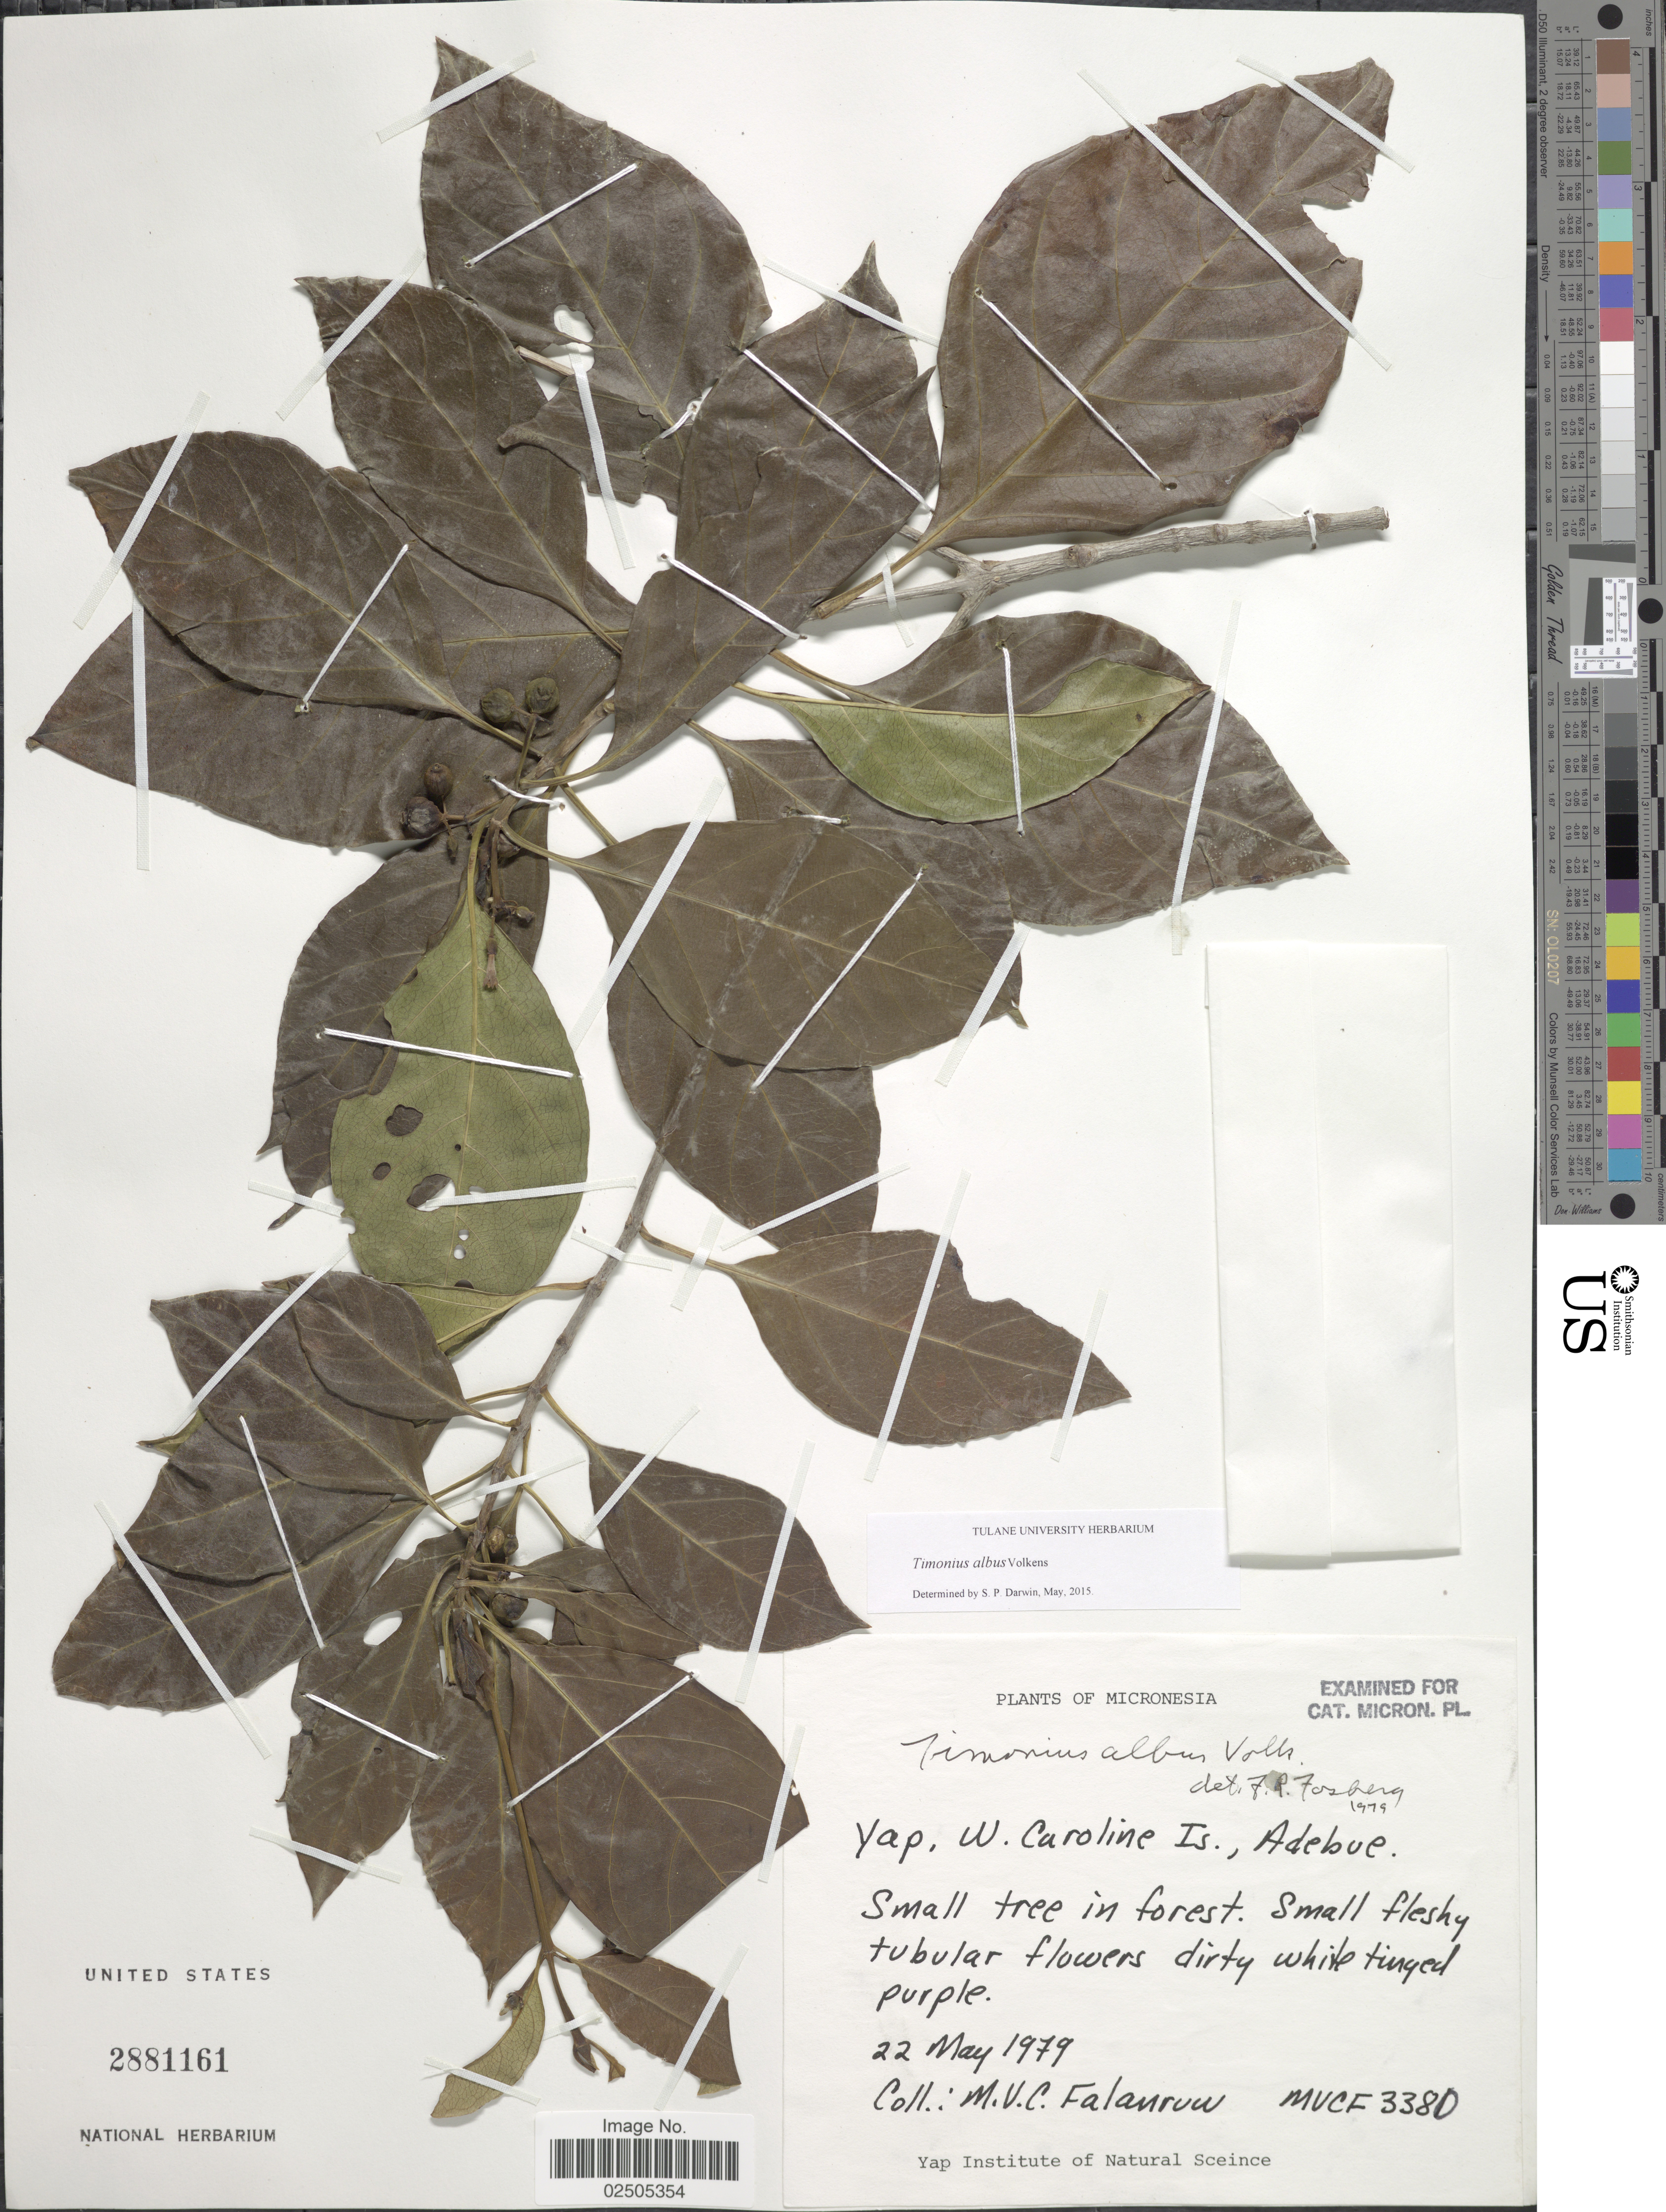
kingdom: Plantae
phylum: Tracheophyta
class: Magnoliopsida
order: Gentianales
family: Rubiaceae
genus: Timonius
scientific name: Timonius albus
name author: Volkens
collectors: M. V. Falanruw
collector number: MVCF3380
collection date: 1979-05-22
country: Micronesia, Federated States of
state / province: Yap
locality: Caroline Is., Adeboe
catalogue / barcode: US 2881161